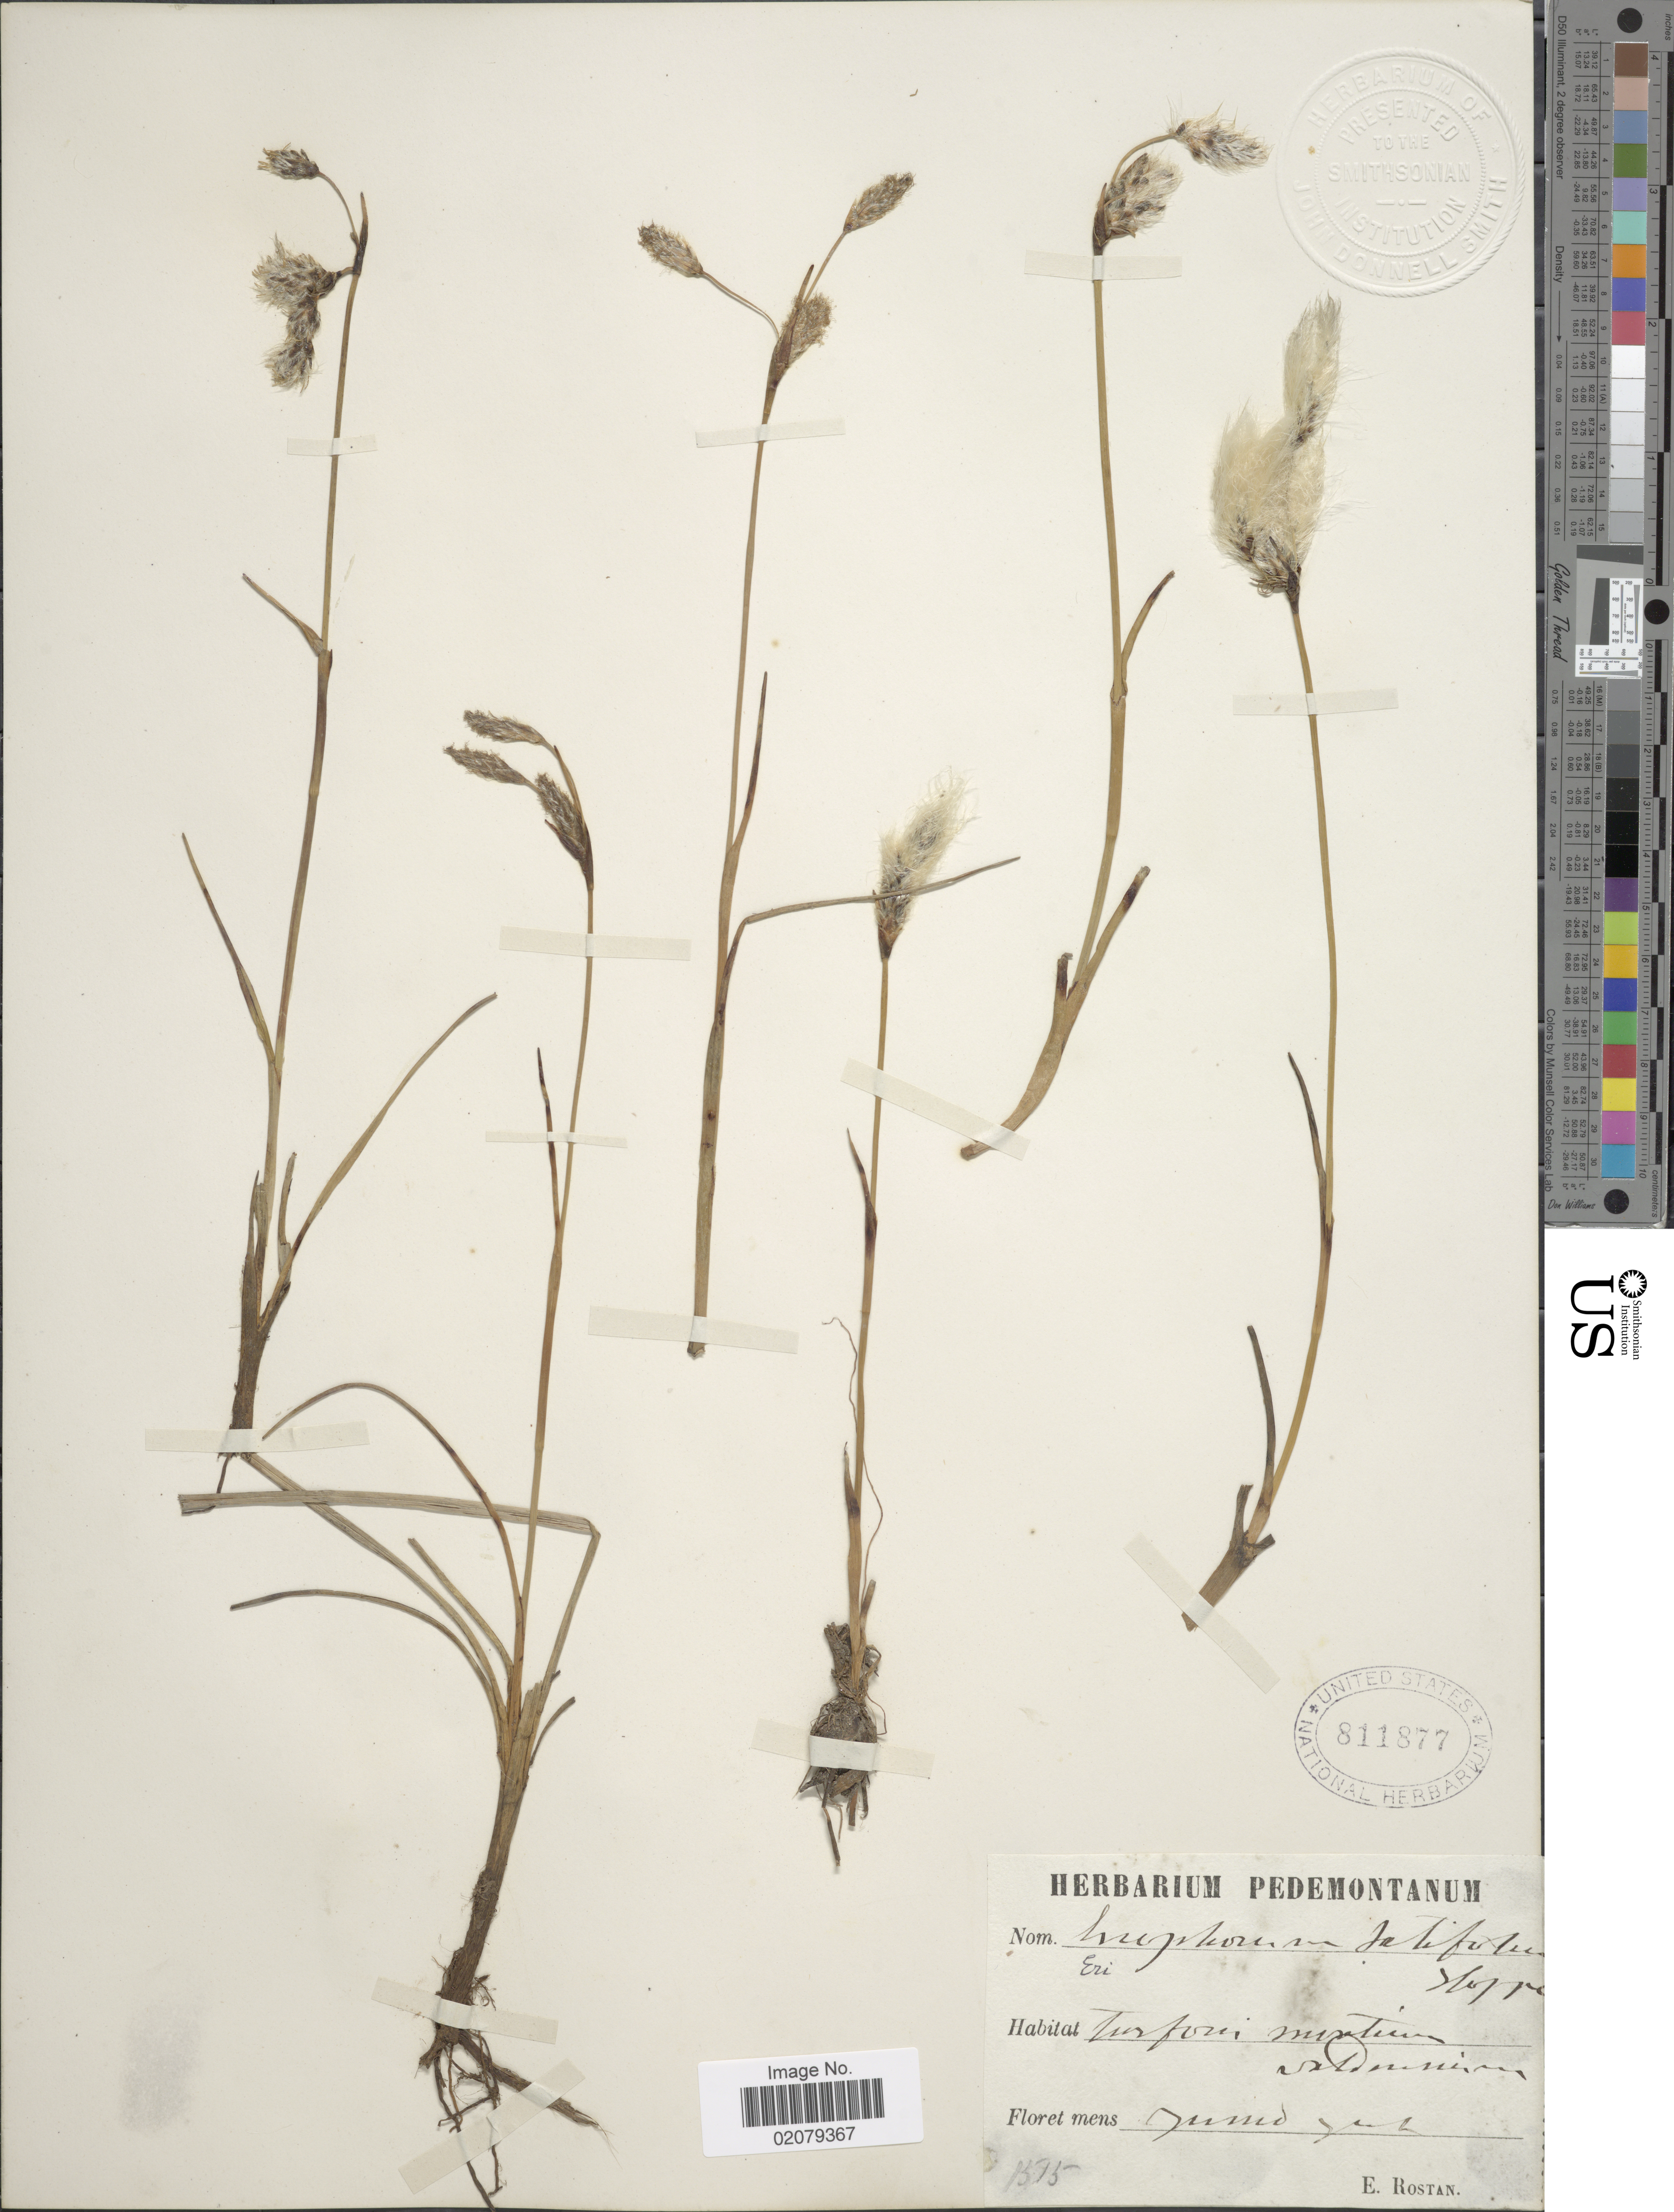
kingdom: Plantae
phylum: Tracheophyta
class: Liliopsida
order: Poales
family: Cyperaceae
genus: Eriophorum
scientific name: Eriophorum latifolium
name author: Hoppe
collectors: E. Rostan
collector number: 1515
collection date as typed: Junio Jul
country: Italy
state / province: Piedmont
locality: Valdiery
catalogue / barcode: US 811877